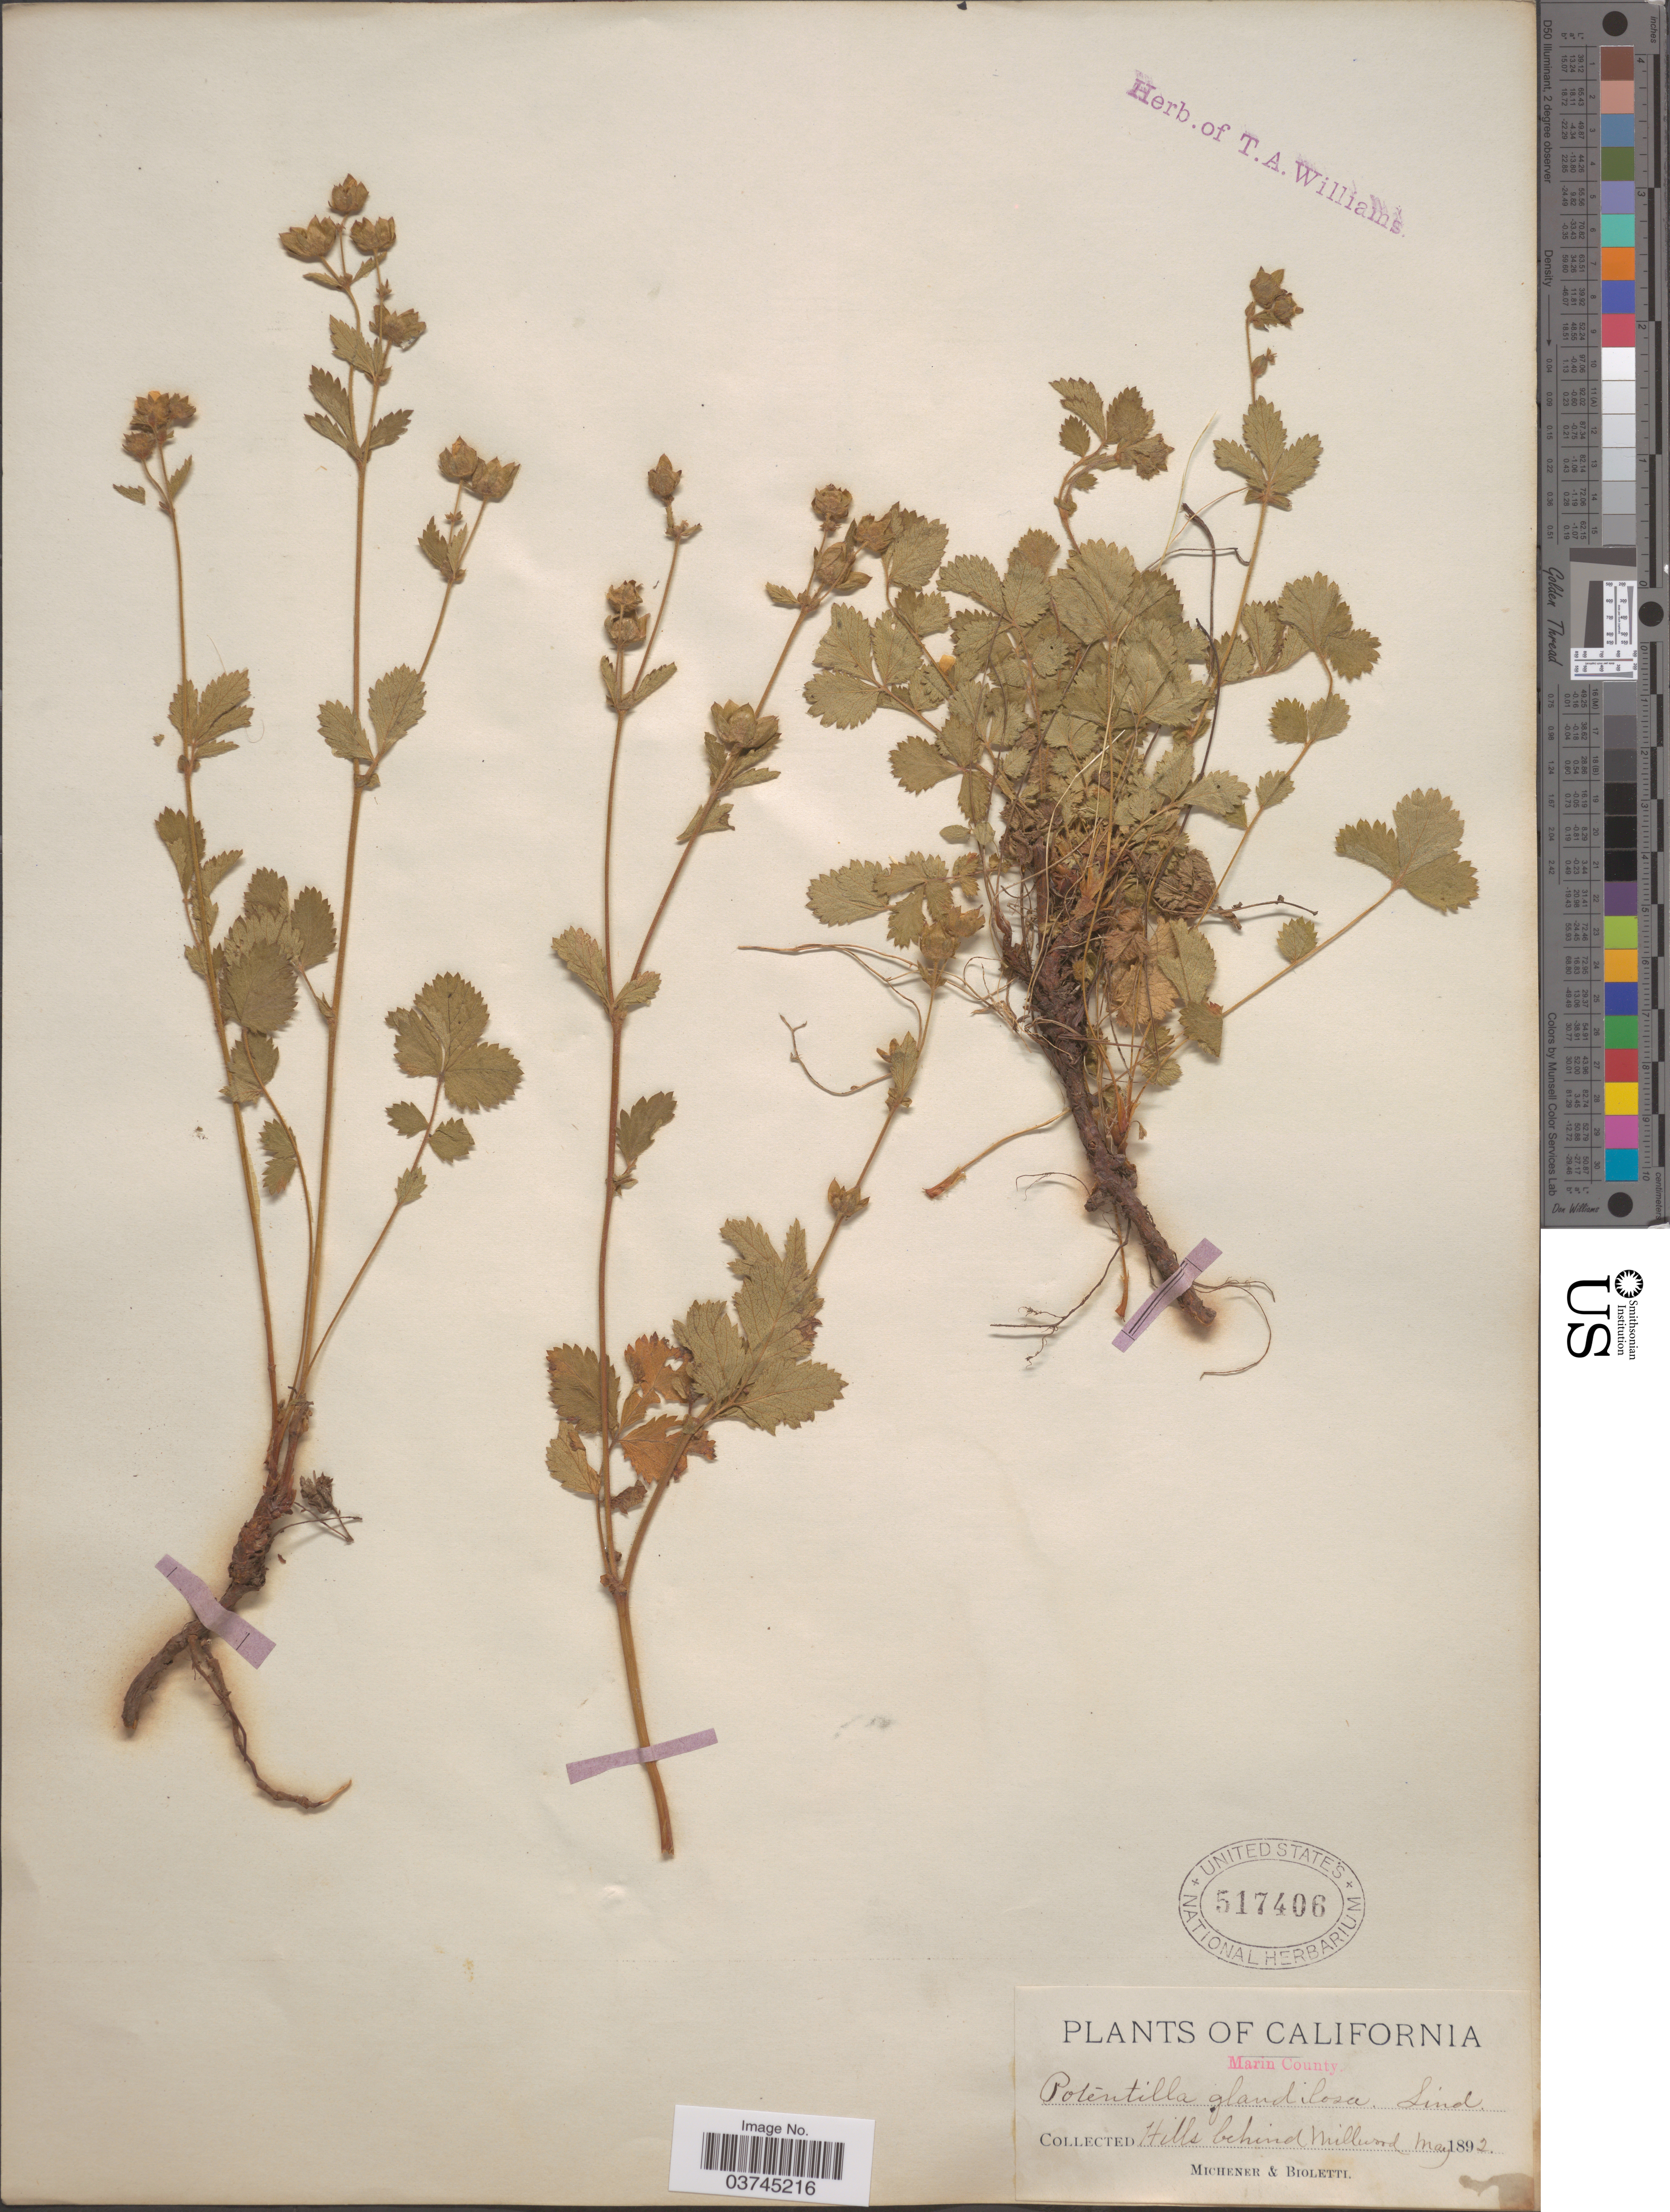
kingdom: Plantae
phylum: Tracheophyta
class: Magnoliopsida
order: Rosales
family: Rosaceae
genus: Drymocallis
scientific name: Drymocallis glandulosa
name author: (Lindl.) Rydb.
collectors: -. Michener & -- Bioletti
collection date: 1892-05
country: United States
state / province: California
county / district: Marin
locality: Marin County. Hills behind Millwood.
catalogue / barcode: US 517406